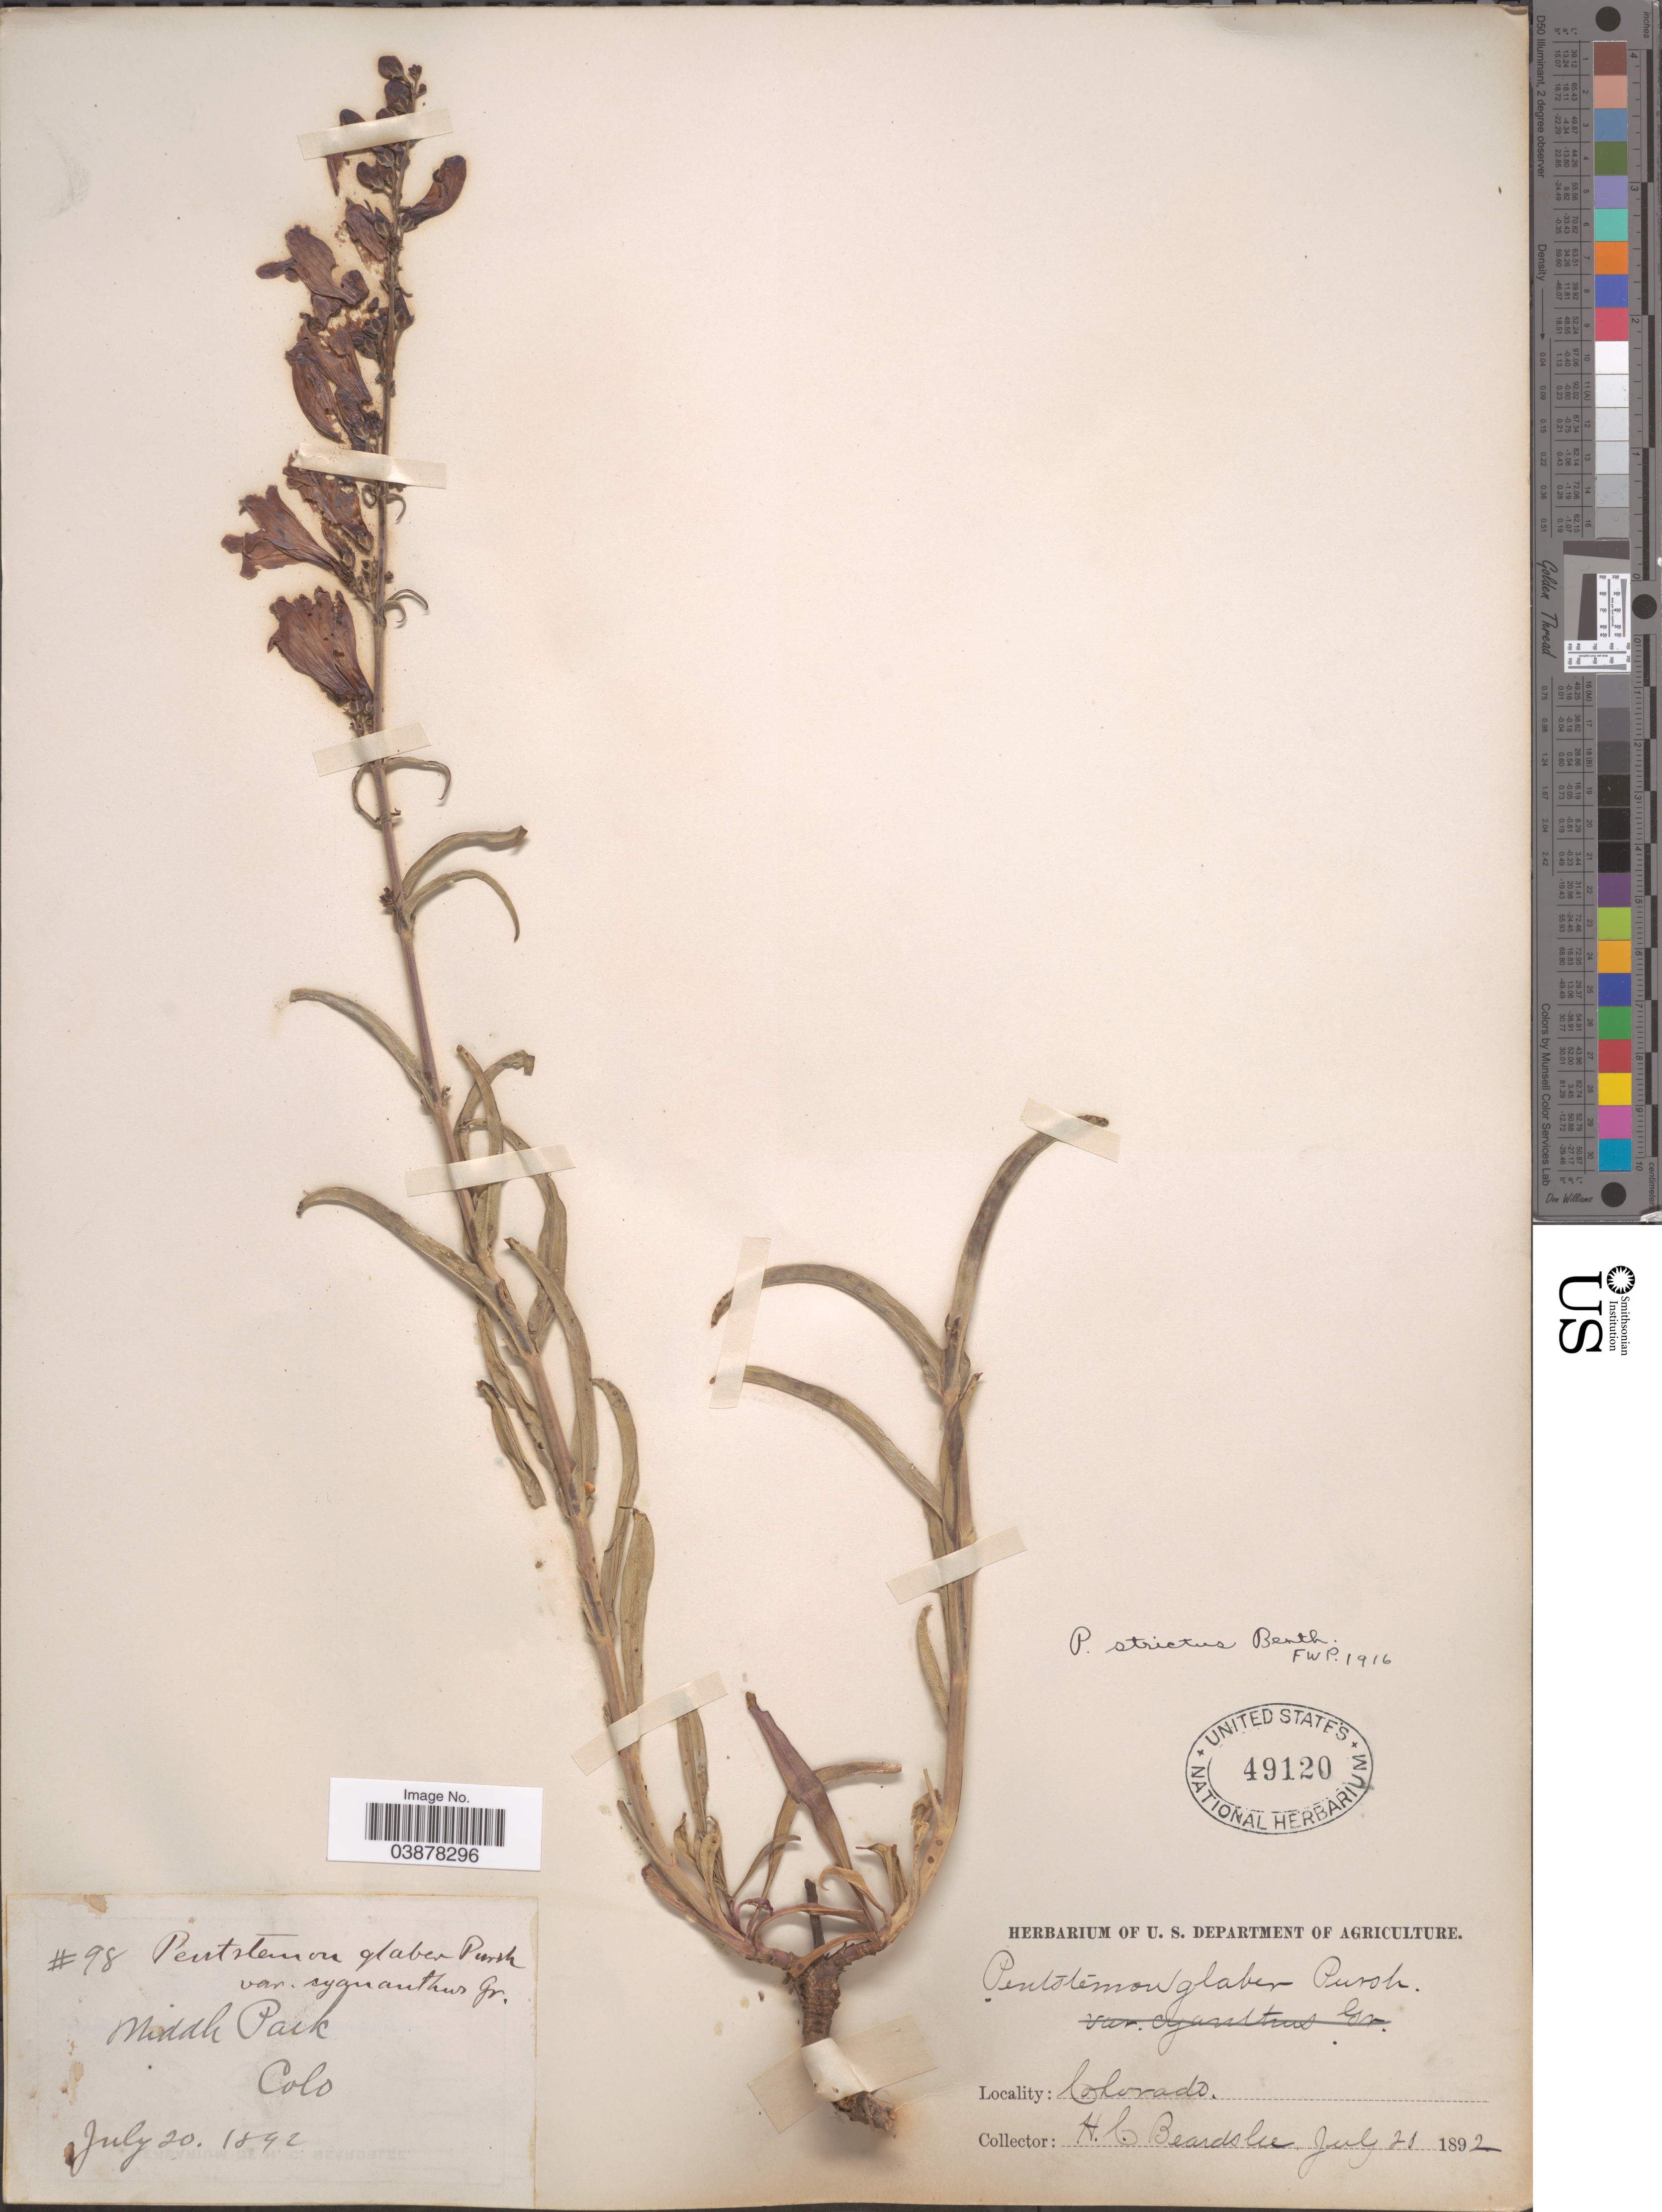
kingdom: Plantae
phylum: Tracheophyta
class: Magnoliopsida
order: Lamiales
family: Plantaginaceae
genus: Penstemon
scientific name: Penstemon strictus subsp. strictus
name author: Benth.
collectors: H. Beardslee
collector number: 98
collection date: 1892-07-20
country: United States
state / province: Colorado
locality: Middle Park.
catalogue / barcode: US 49120